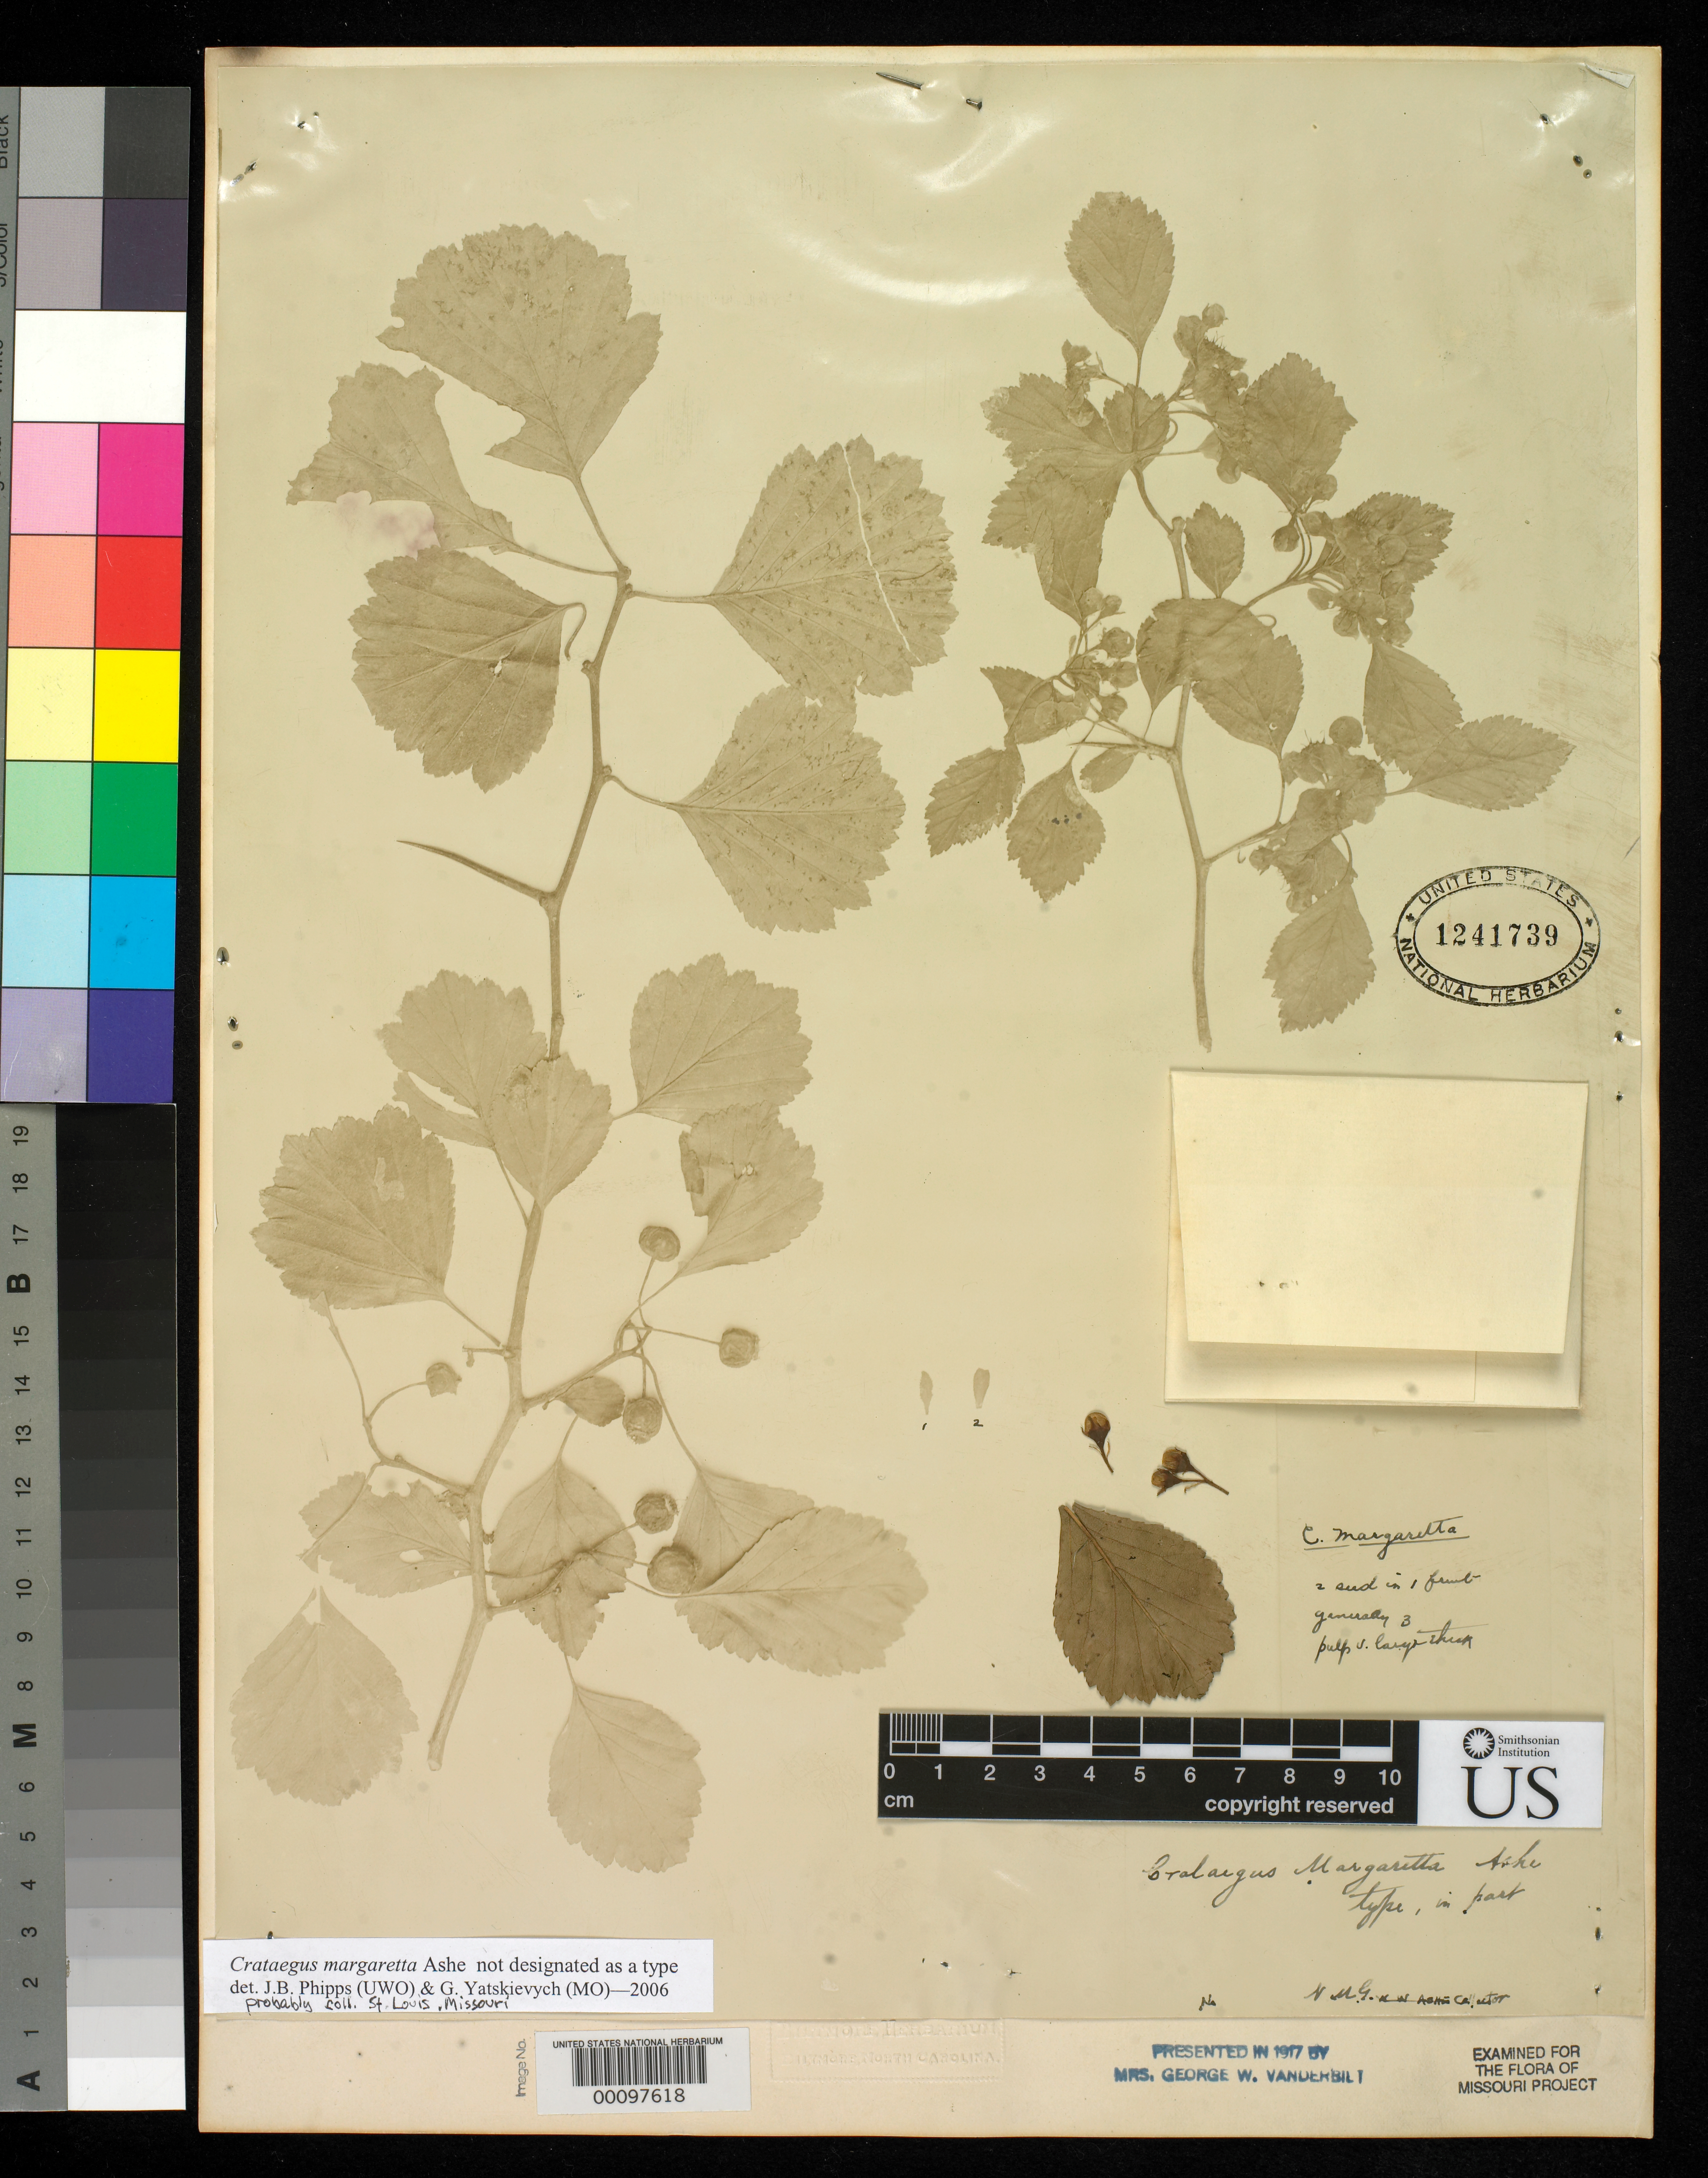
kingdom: Plantae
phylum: Tracheophyta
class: Magnoliopsida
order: Rosales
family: Rosaceae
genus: Crataegus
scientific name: Crataegus margarettae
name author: Ashe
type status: Type Fragment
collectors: W. W. Ashe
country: United States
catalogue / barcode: US 1241739